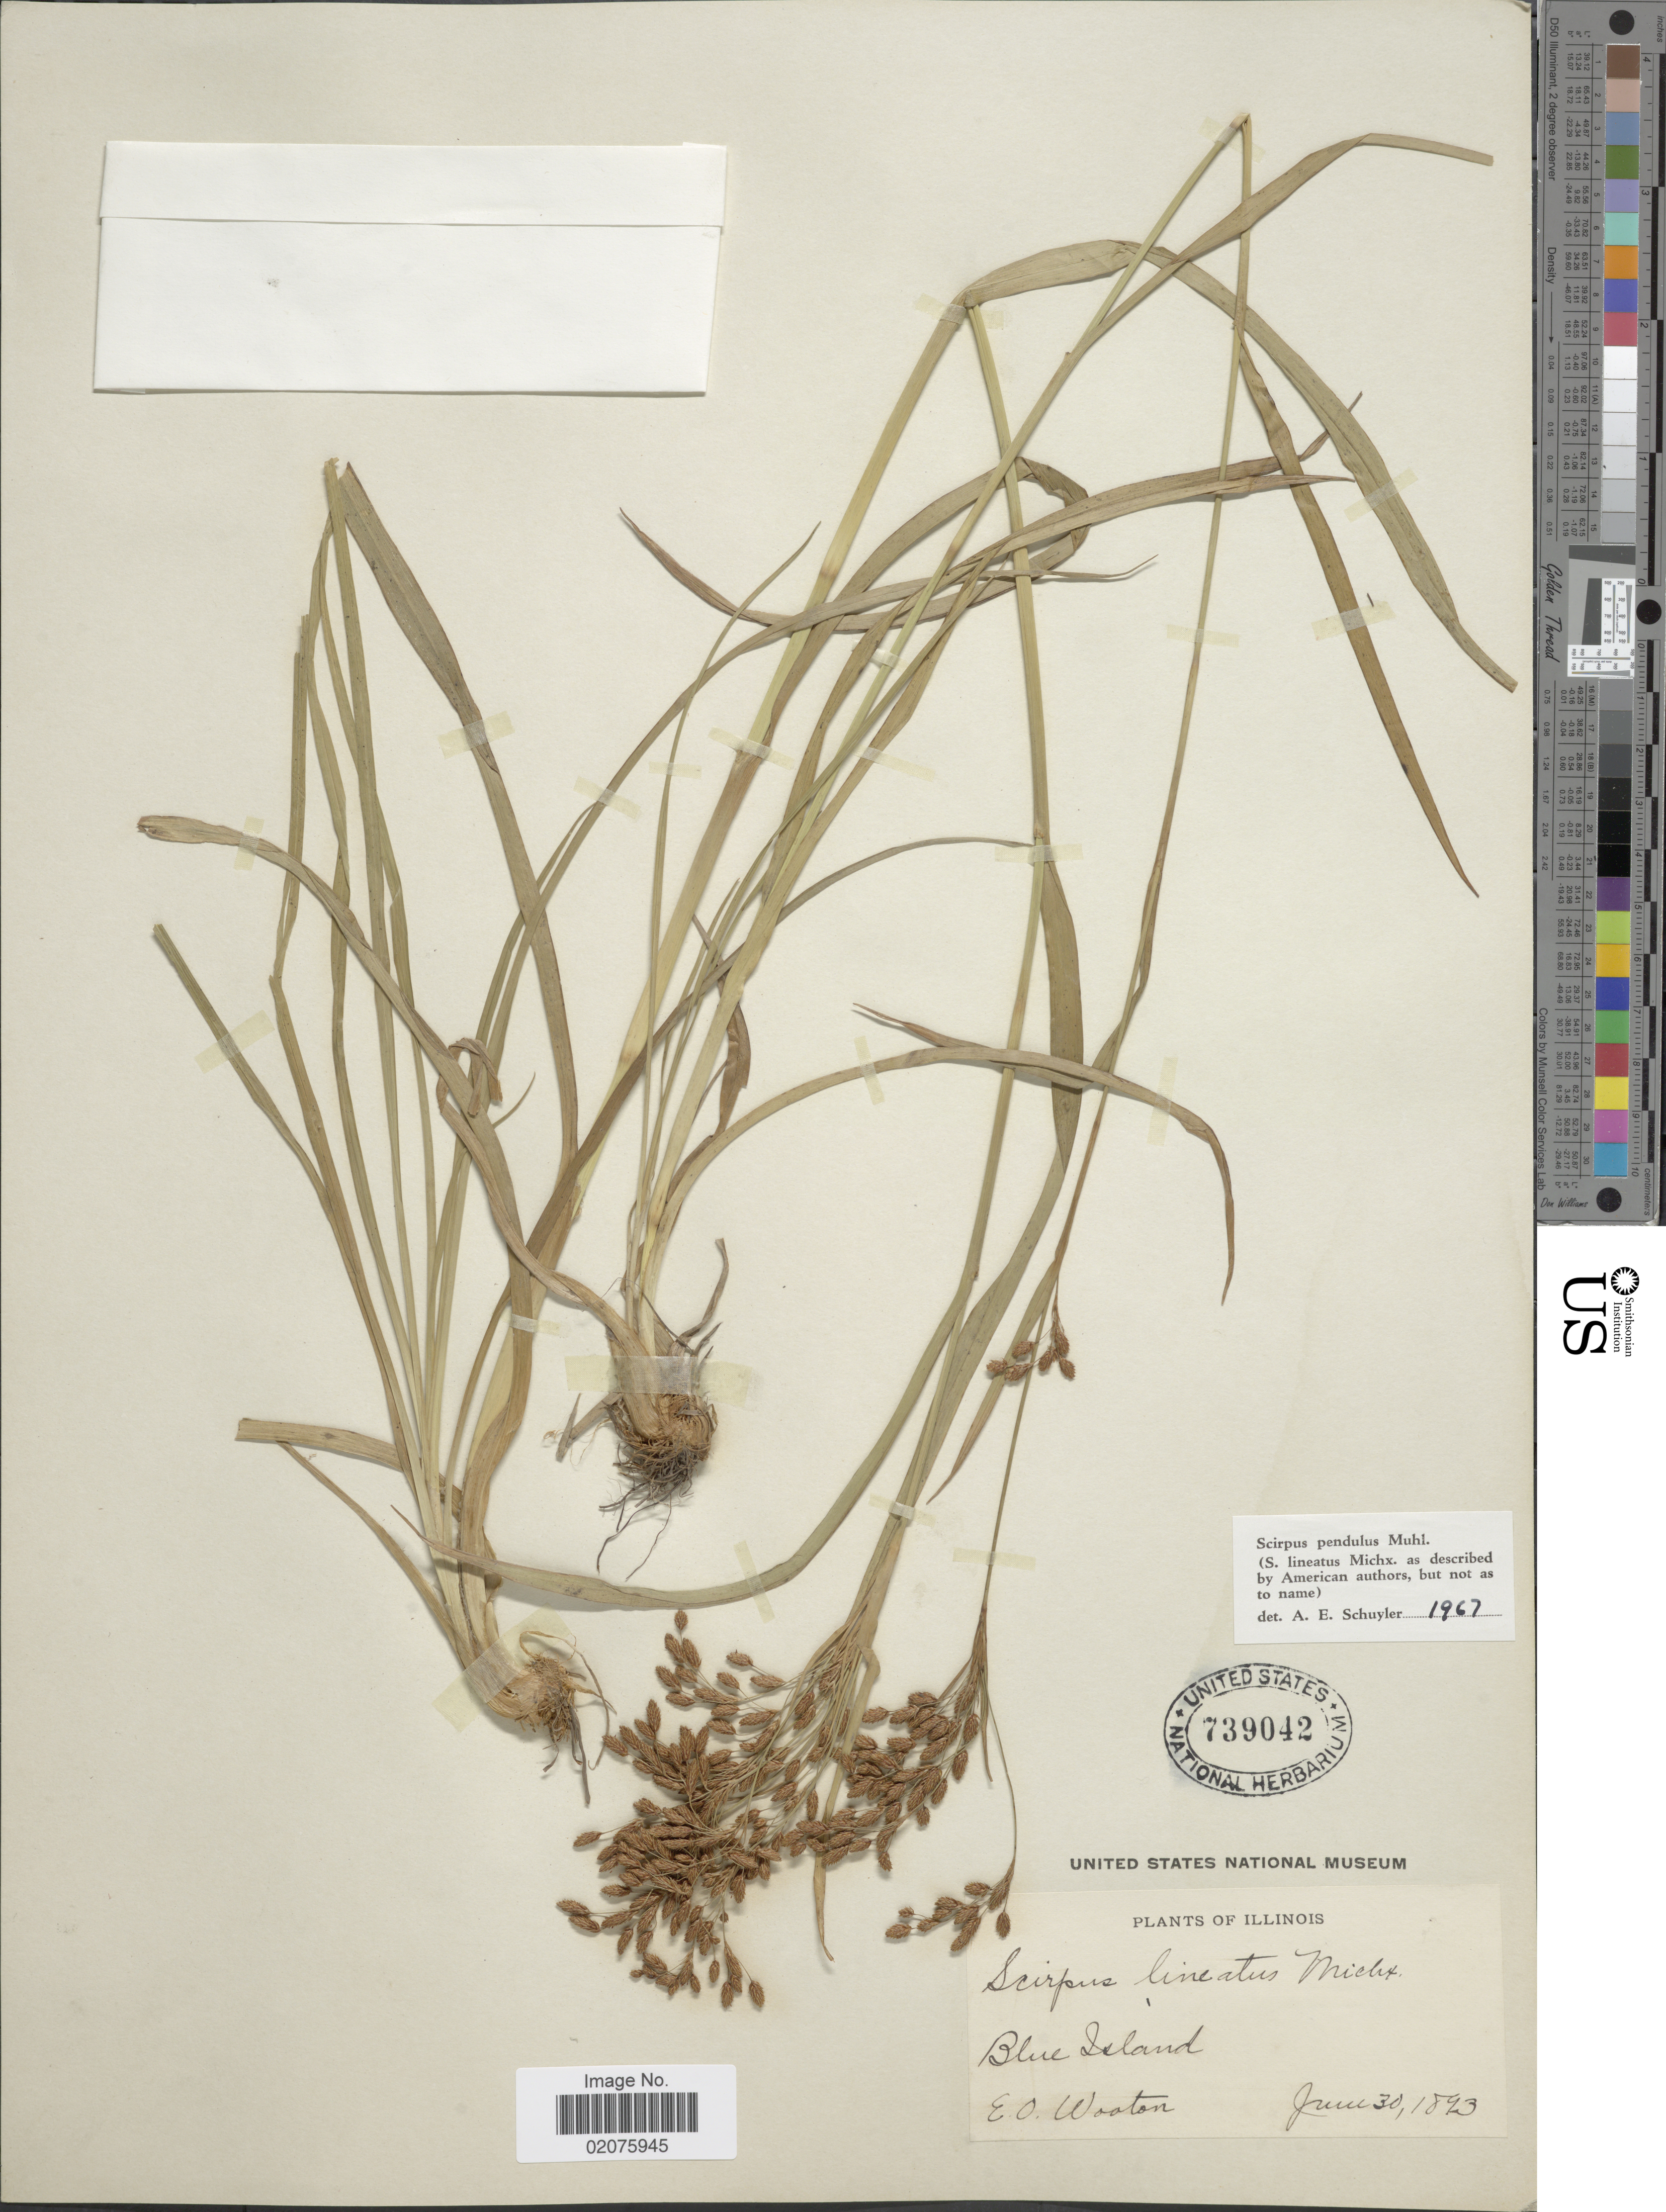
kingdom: Plantae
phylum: Tracheophyta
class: Liliopsida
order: Poales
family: Cyperaceae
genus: Scirpus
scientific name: Scirpus pendulus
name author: Muhl.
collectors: E. O. Wooton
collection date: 1893-06-30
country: United States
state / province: Illinois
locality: Blue Island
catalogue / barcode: US 739042